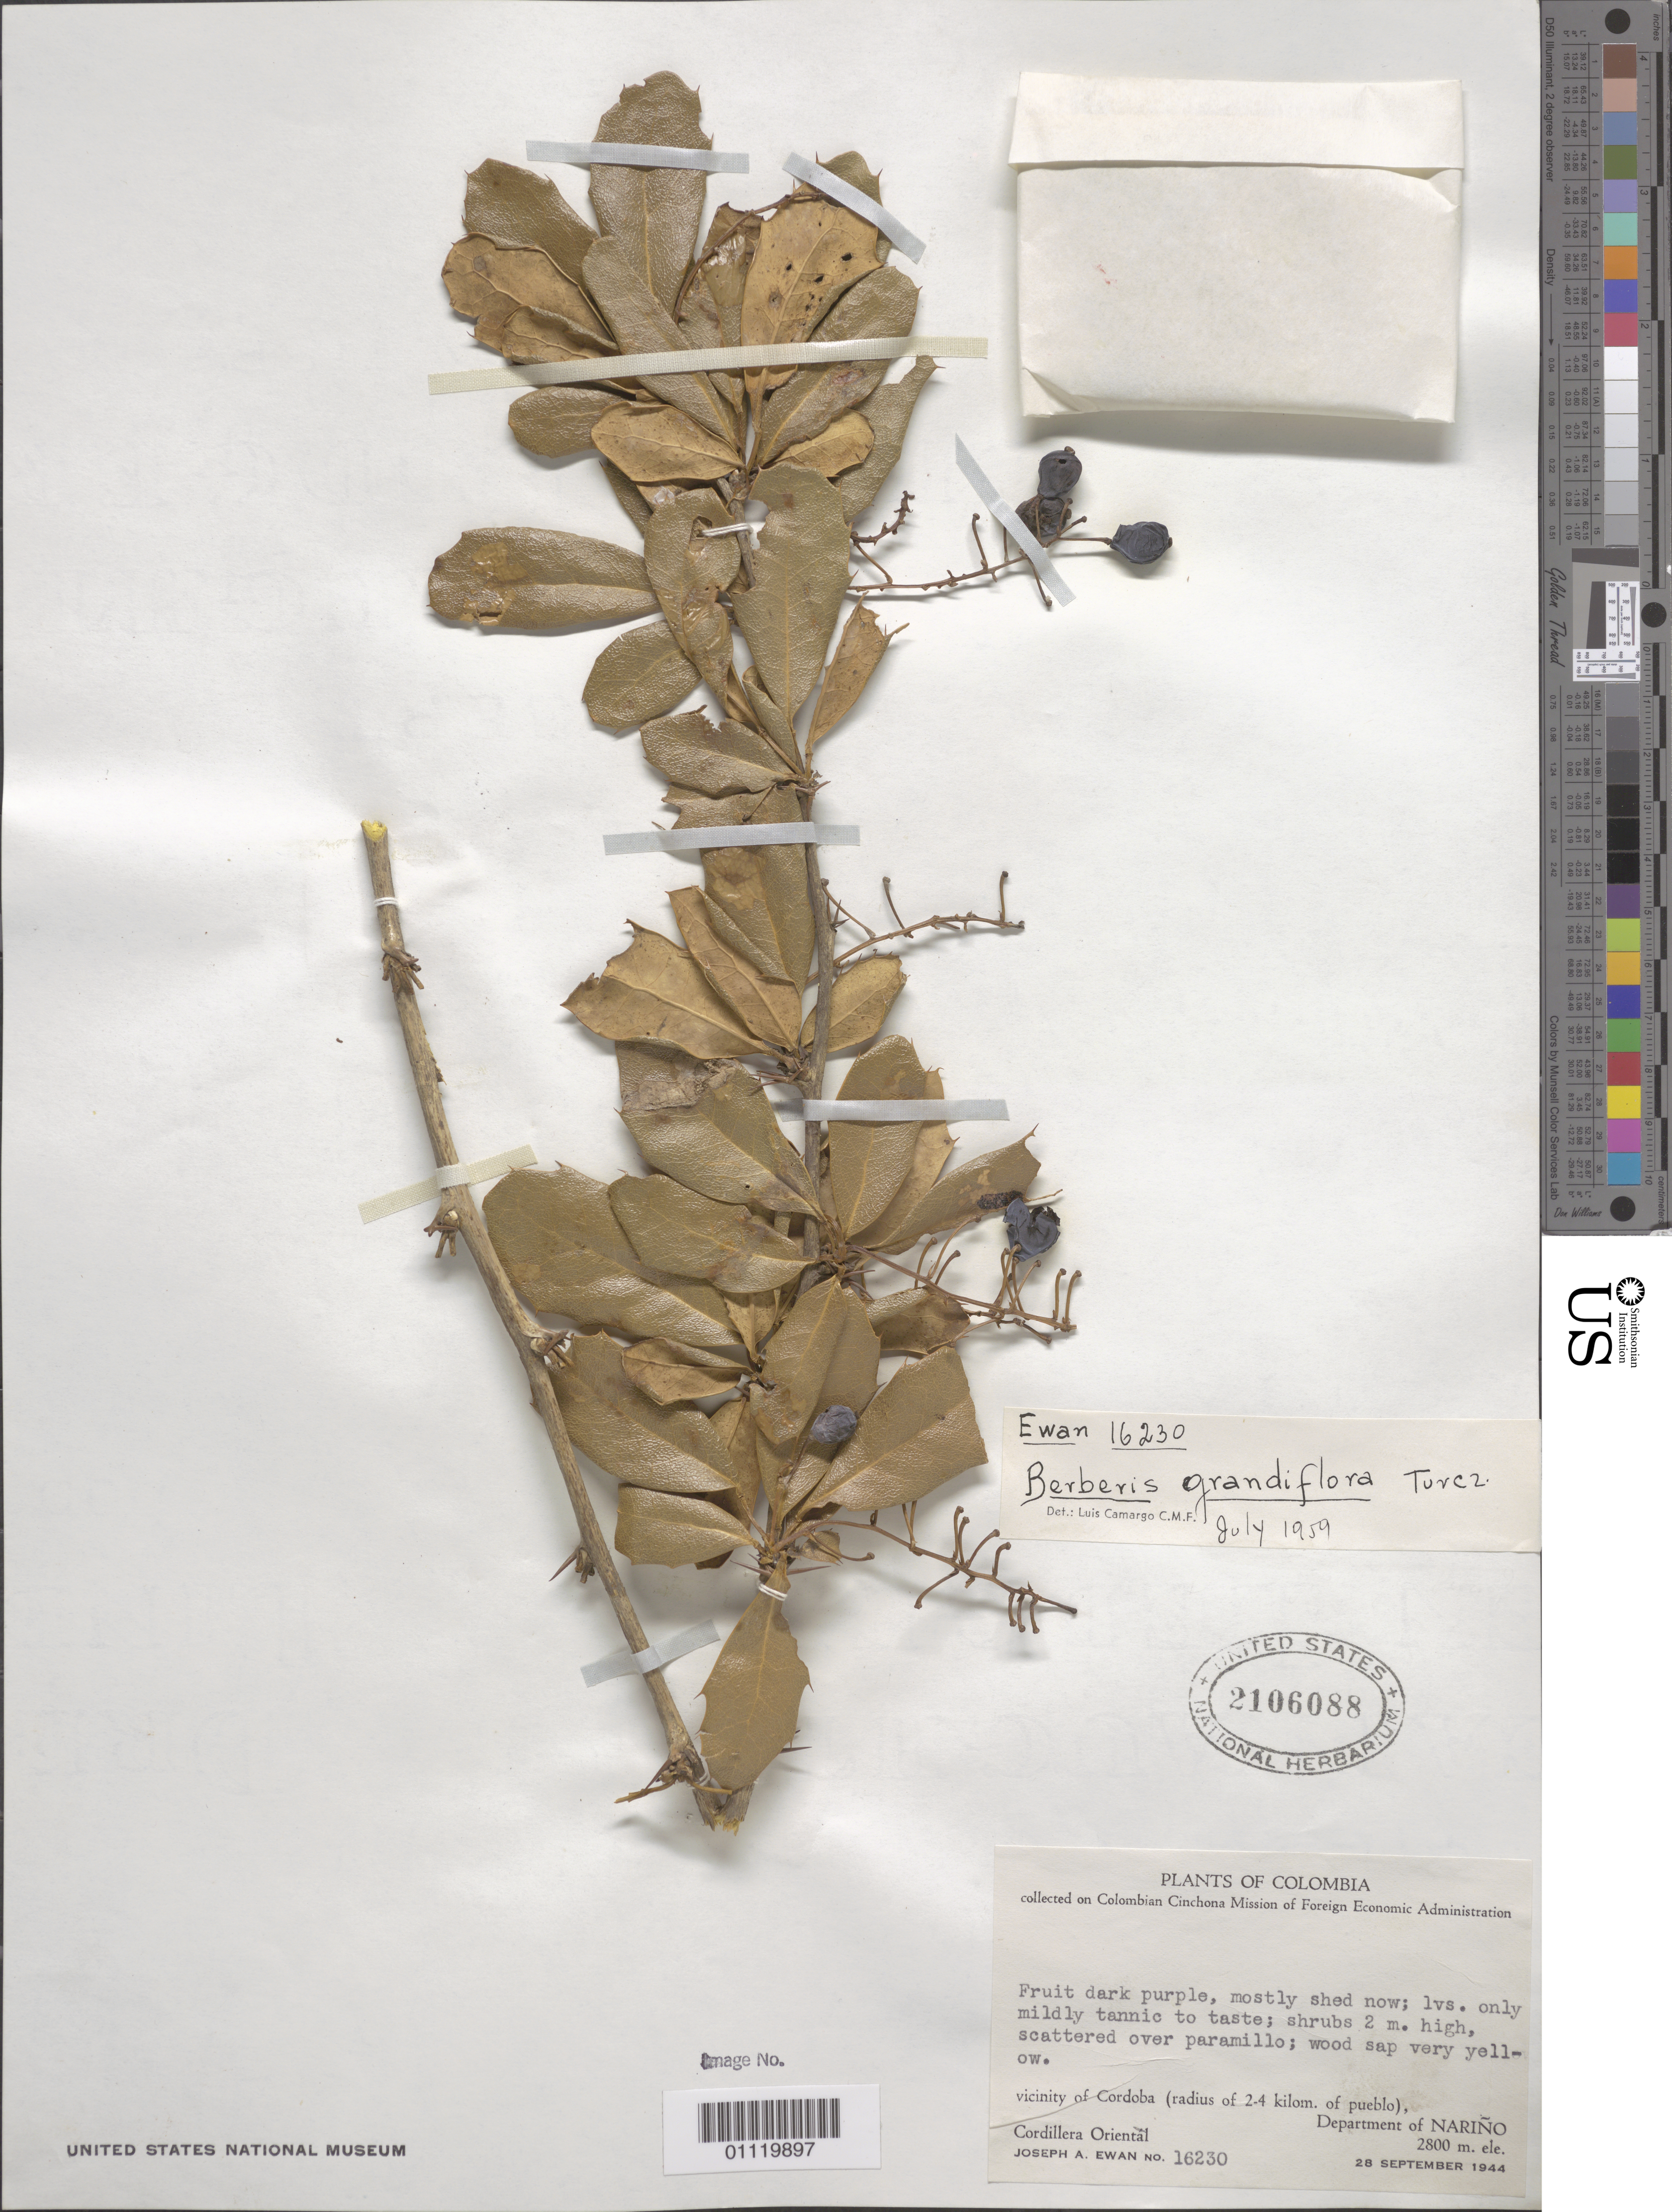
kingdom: Plantae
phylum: Tracheophyta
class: Magnoliopsida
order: Ranunculales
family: Berberidaceae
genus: Berberis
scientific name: Berberis grandiflora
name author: Turcz.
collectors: J. A. Ewan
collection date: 1944-09-28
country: Colombia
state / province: Nariño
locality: Cordillera Oriental: vicinity of Cordoba (radius 2-4 km of pueblo).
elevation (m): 2800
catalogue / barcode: US 2106088